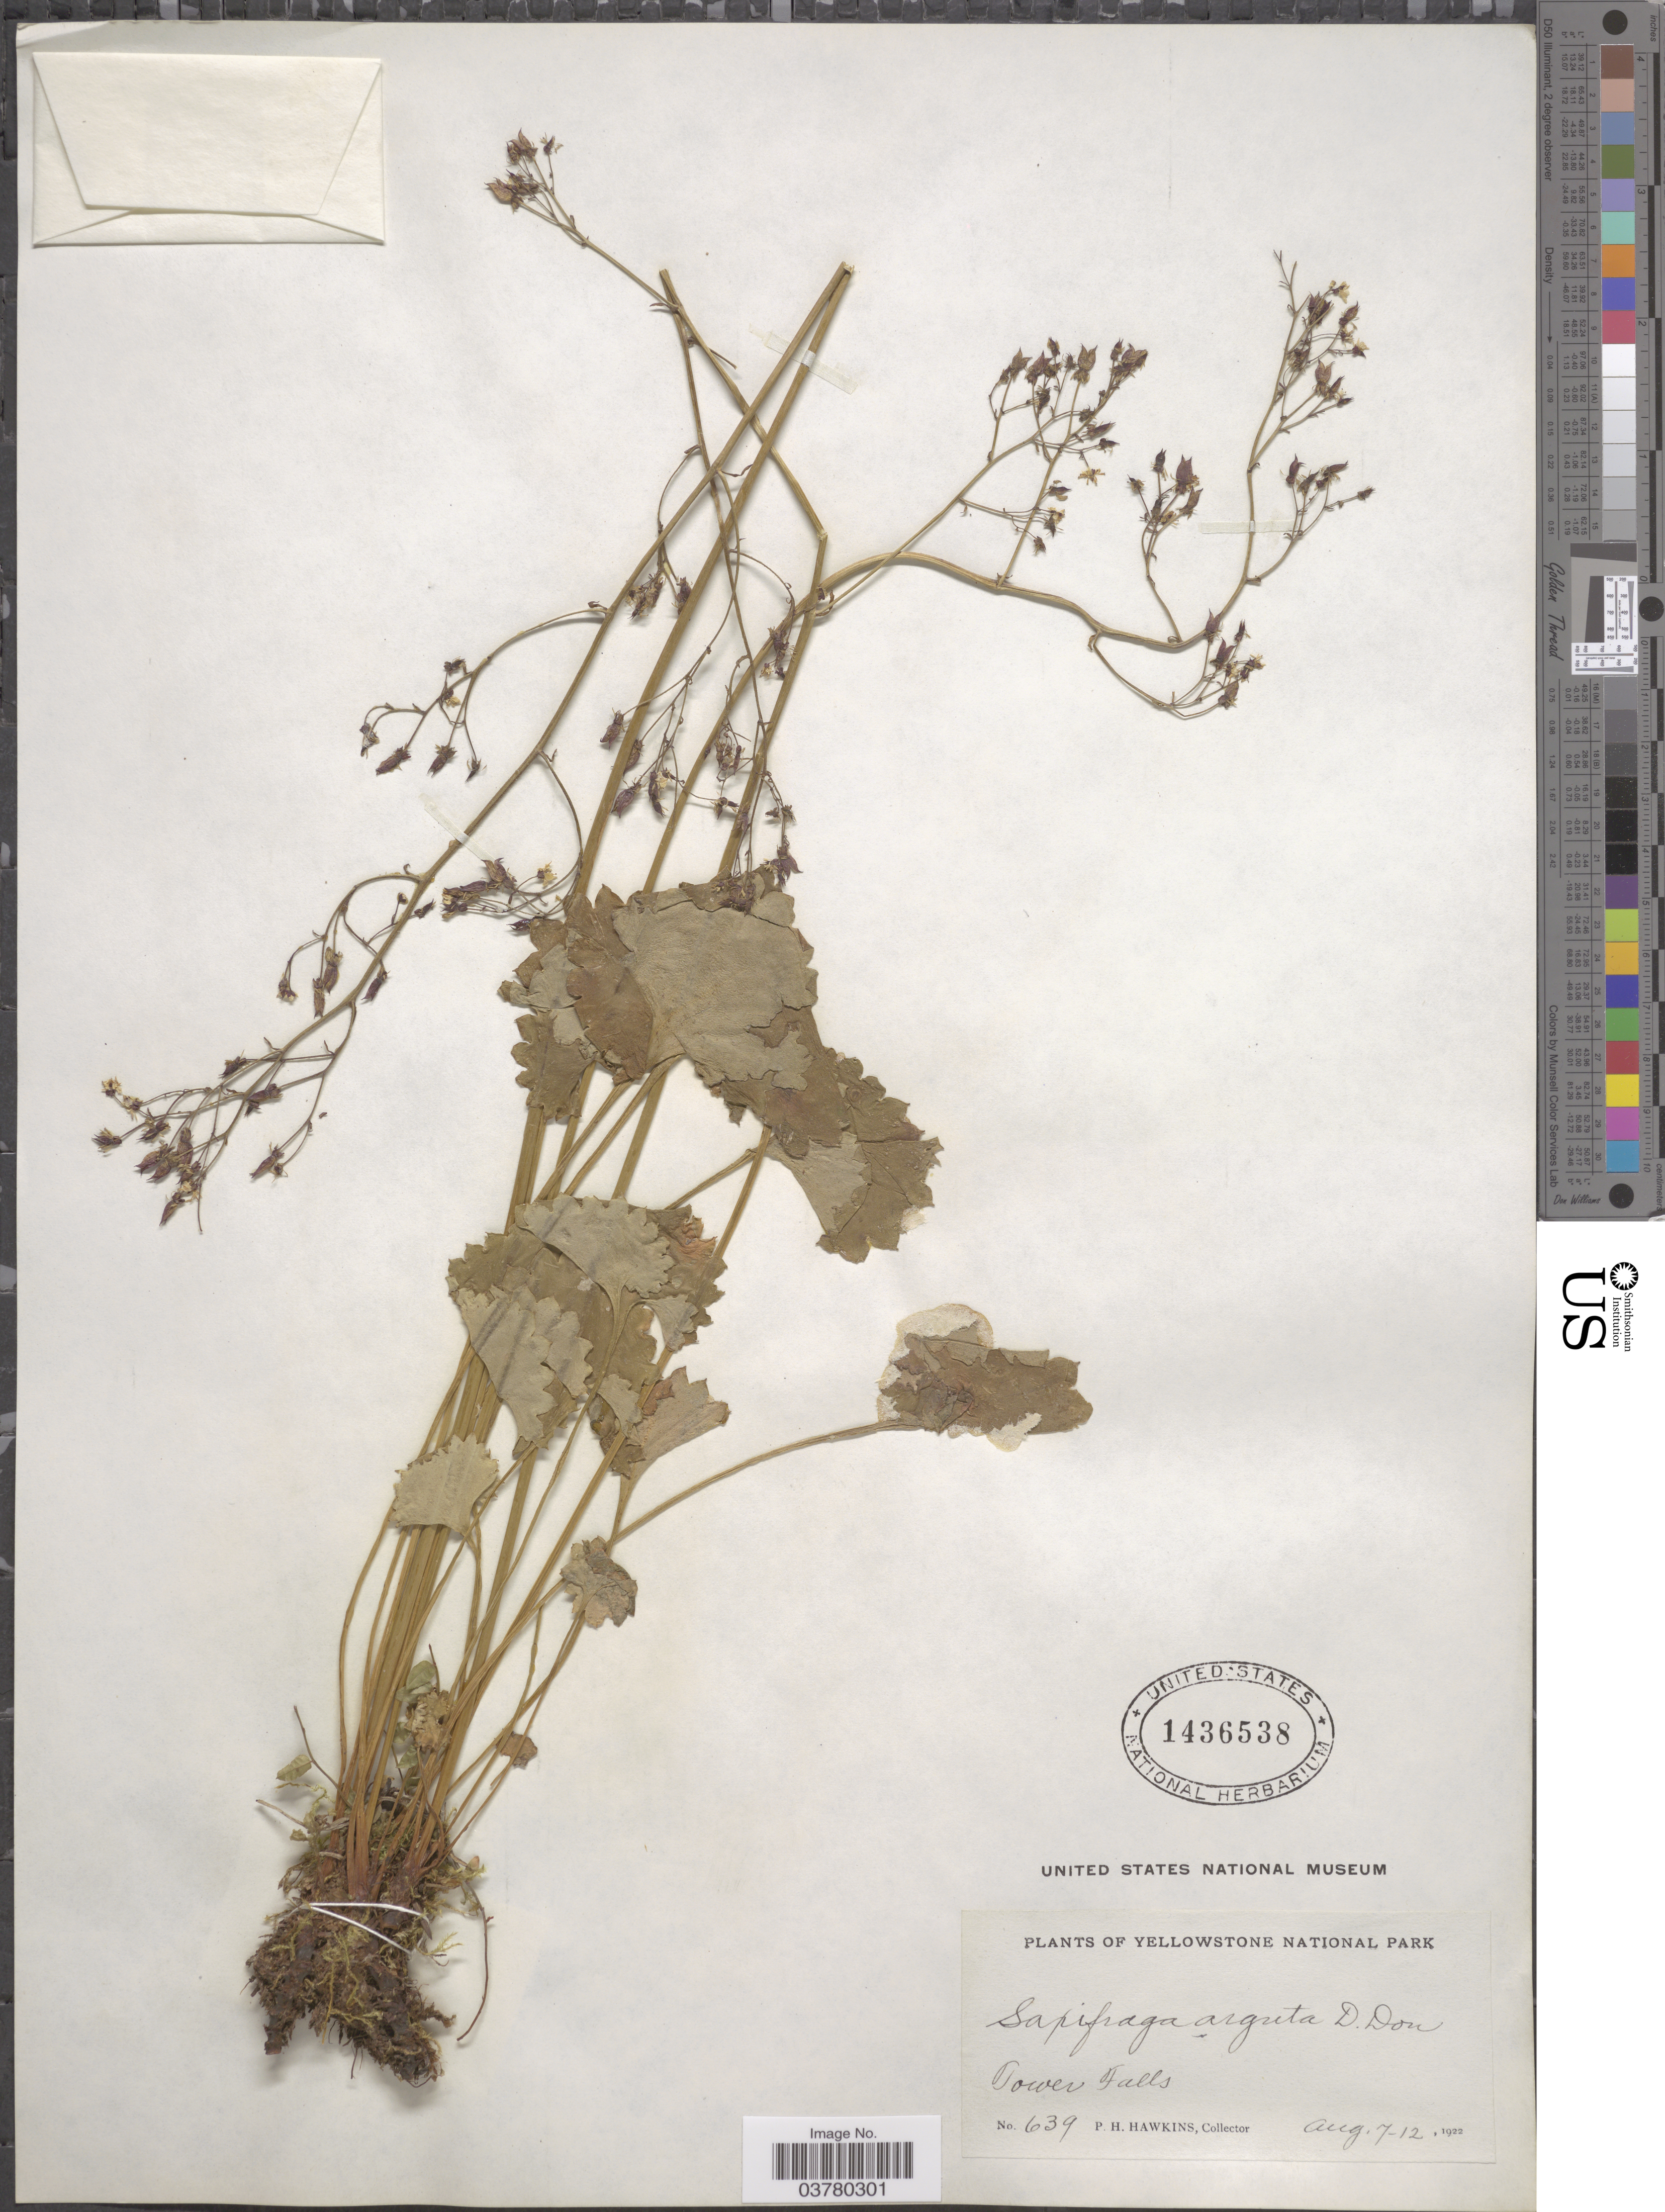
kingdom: Plantae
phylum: Tracheophyta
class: Magnoliopsida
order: Saxifragales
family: Saxifragaceae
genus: Micranthes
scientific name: Micranthes odontoloma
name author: (Piper) A. Heller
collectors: P. Hawkins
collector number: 639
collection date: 1922-08-07/1922-08-12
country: United States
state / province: Wyoming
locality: Yellowstone National Park. Tower Falls.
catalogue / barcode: US 1436538